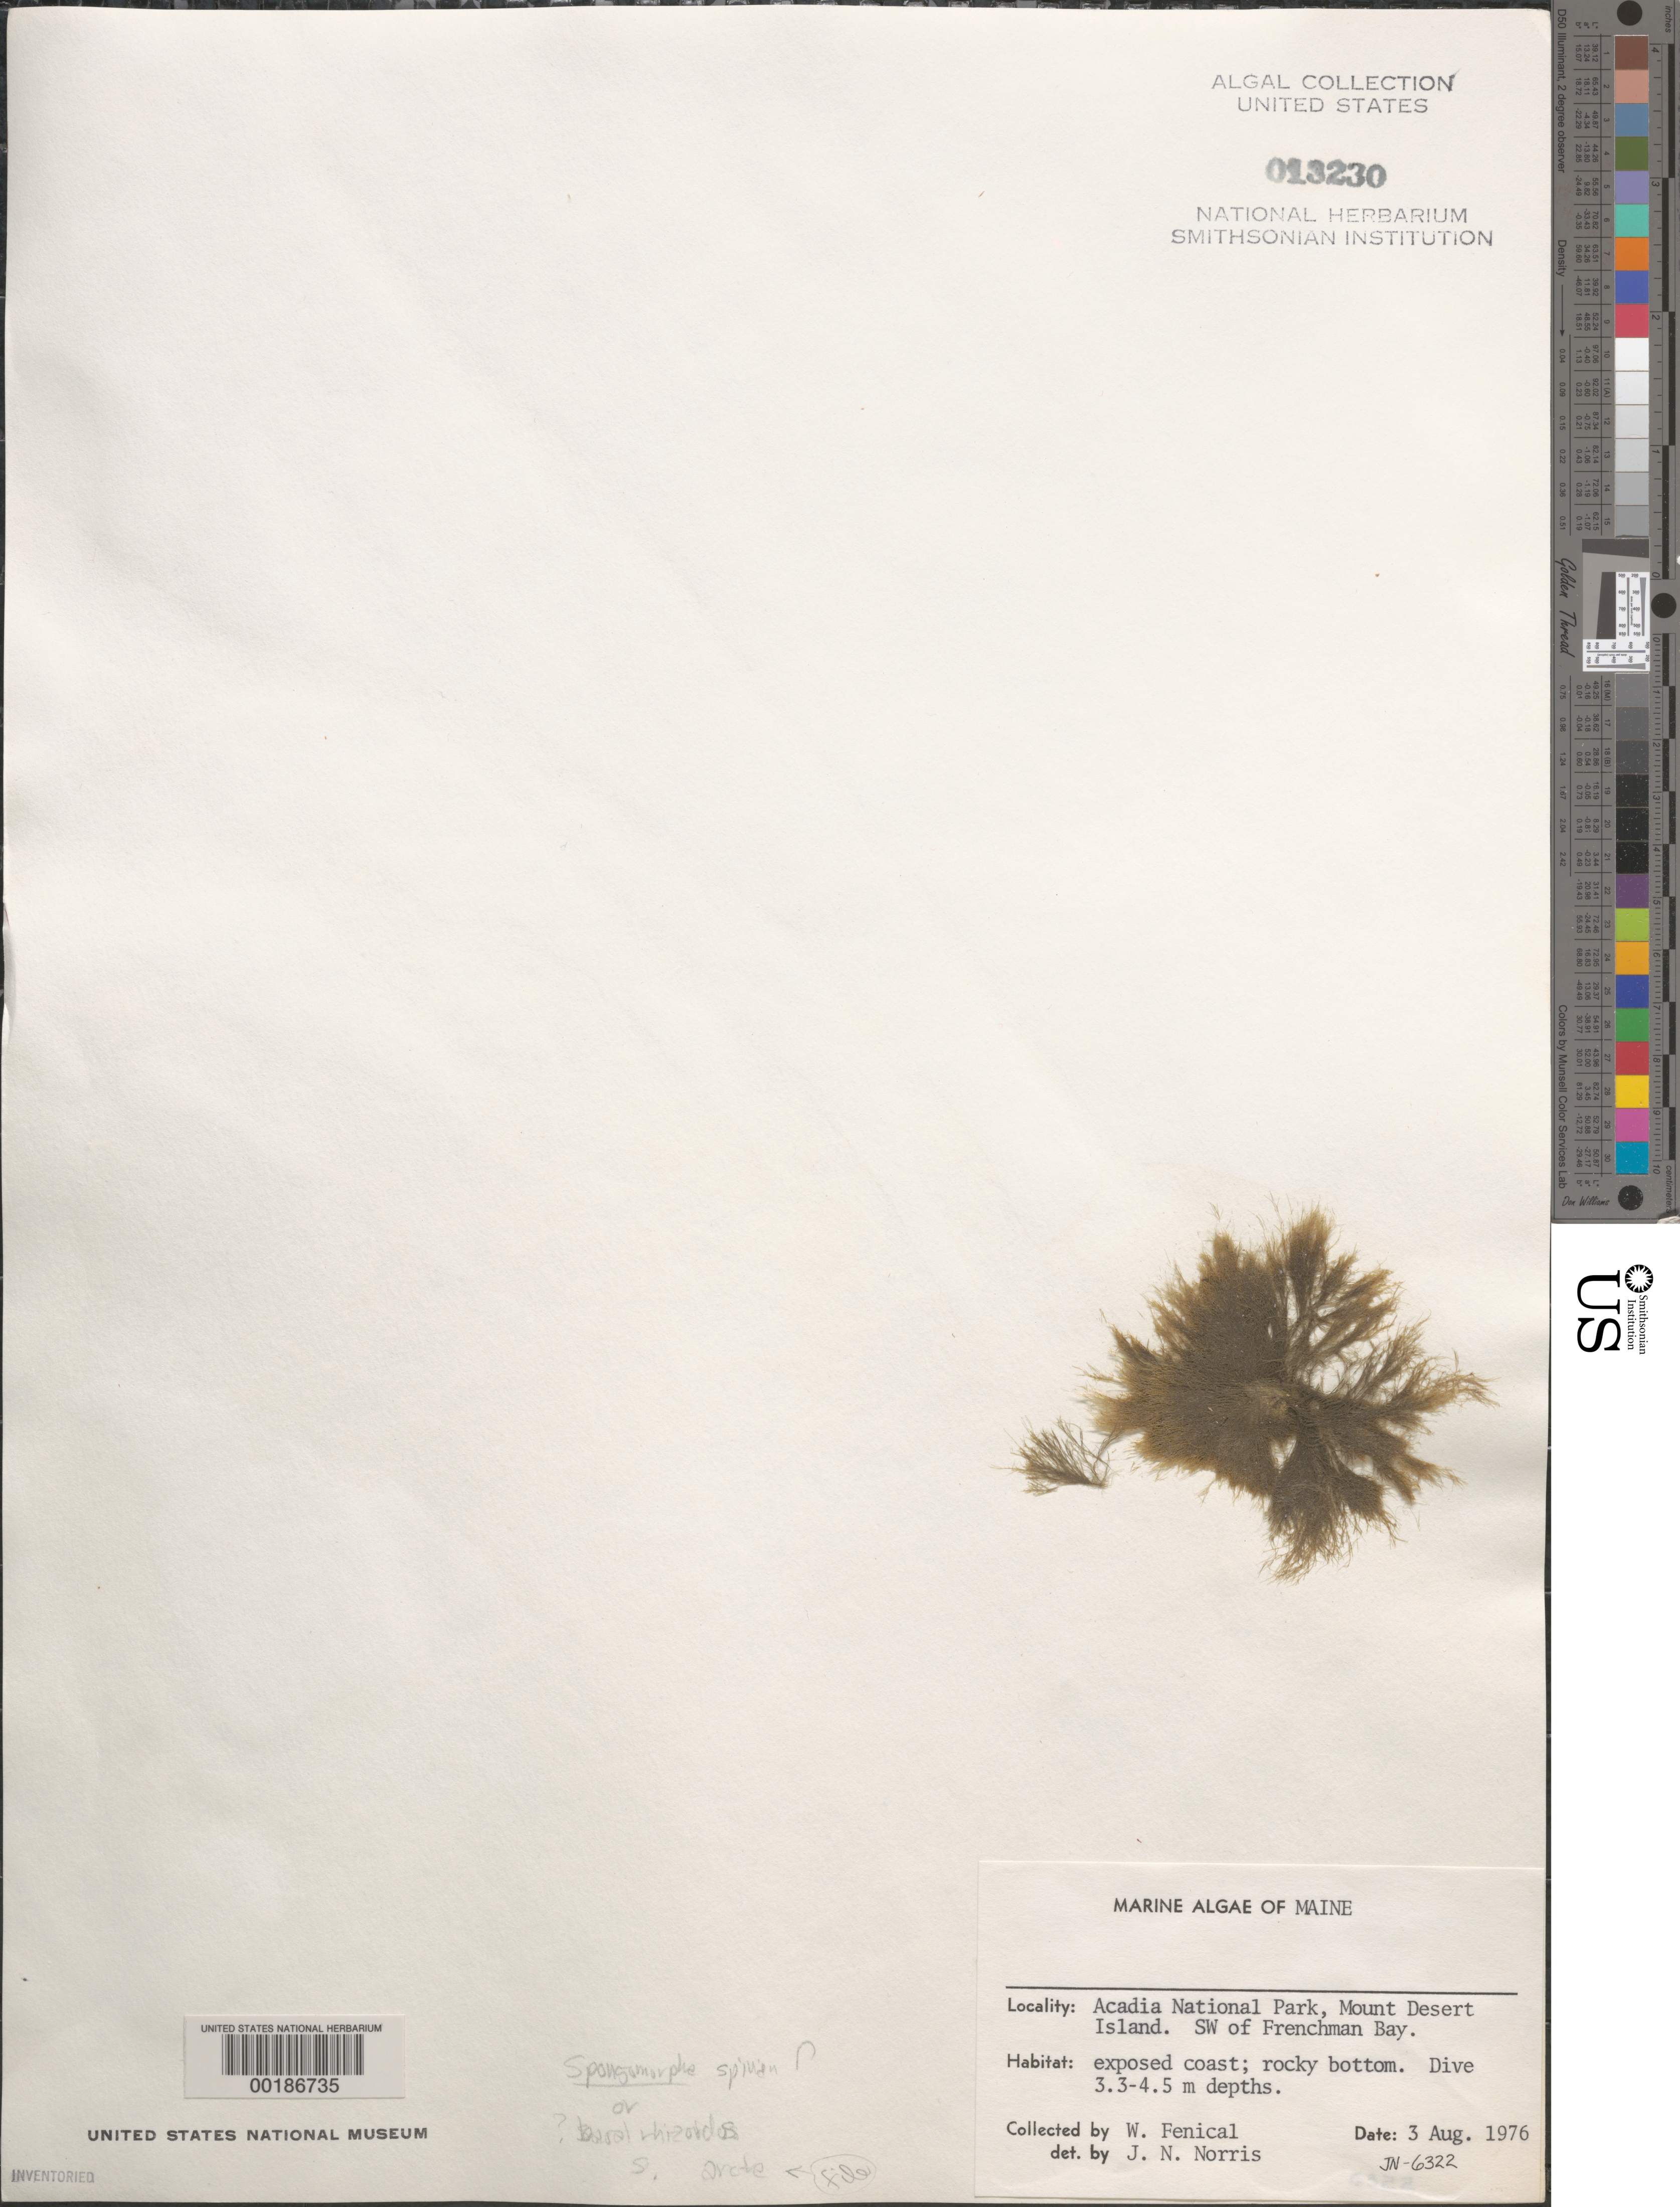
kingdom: Plantae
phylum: Chlorophyta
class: Ulvophyceae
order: Ulotrichales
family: Ulotrichaceae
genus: Acrosiphonia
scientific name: Acrosiphonia arcta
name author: (Dillwyn) Gain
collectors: W. Fenical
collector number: Jn-6322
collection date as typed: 03 Aug 1976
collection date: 1976-08-03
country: United States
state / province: Maine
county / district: Hancock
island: Mount Desert Island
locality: Acadia National Park, southwest of Frenchman Bay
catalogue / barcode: US 13230